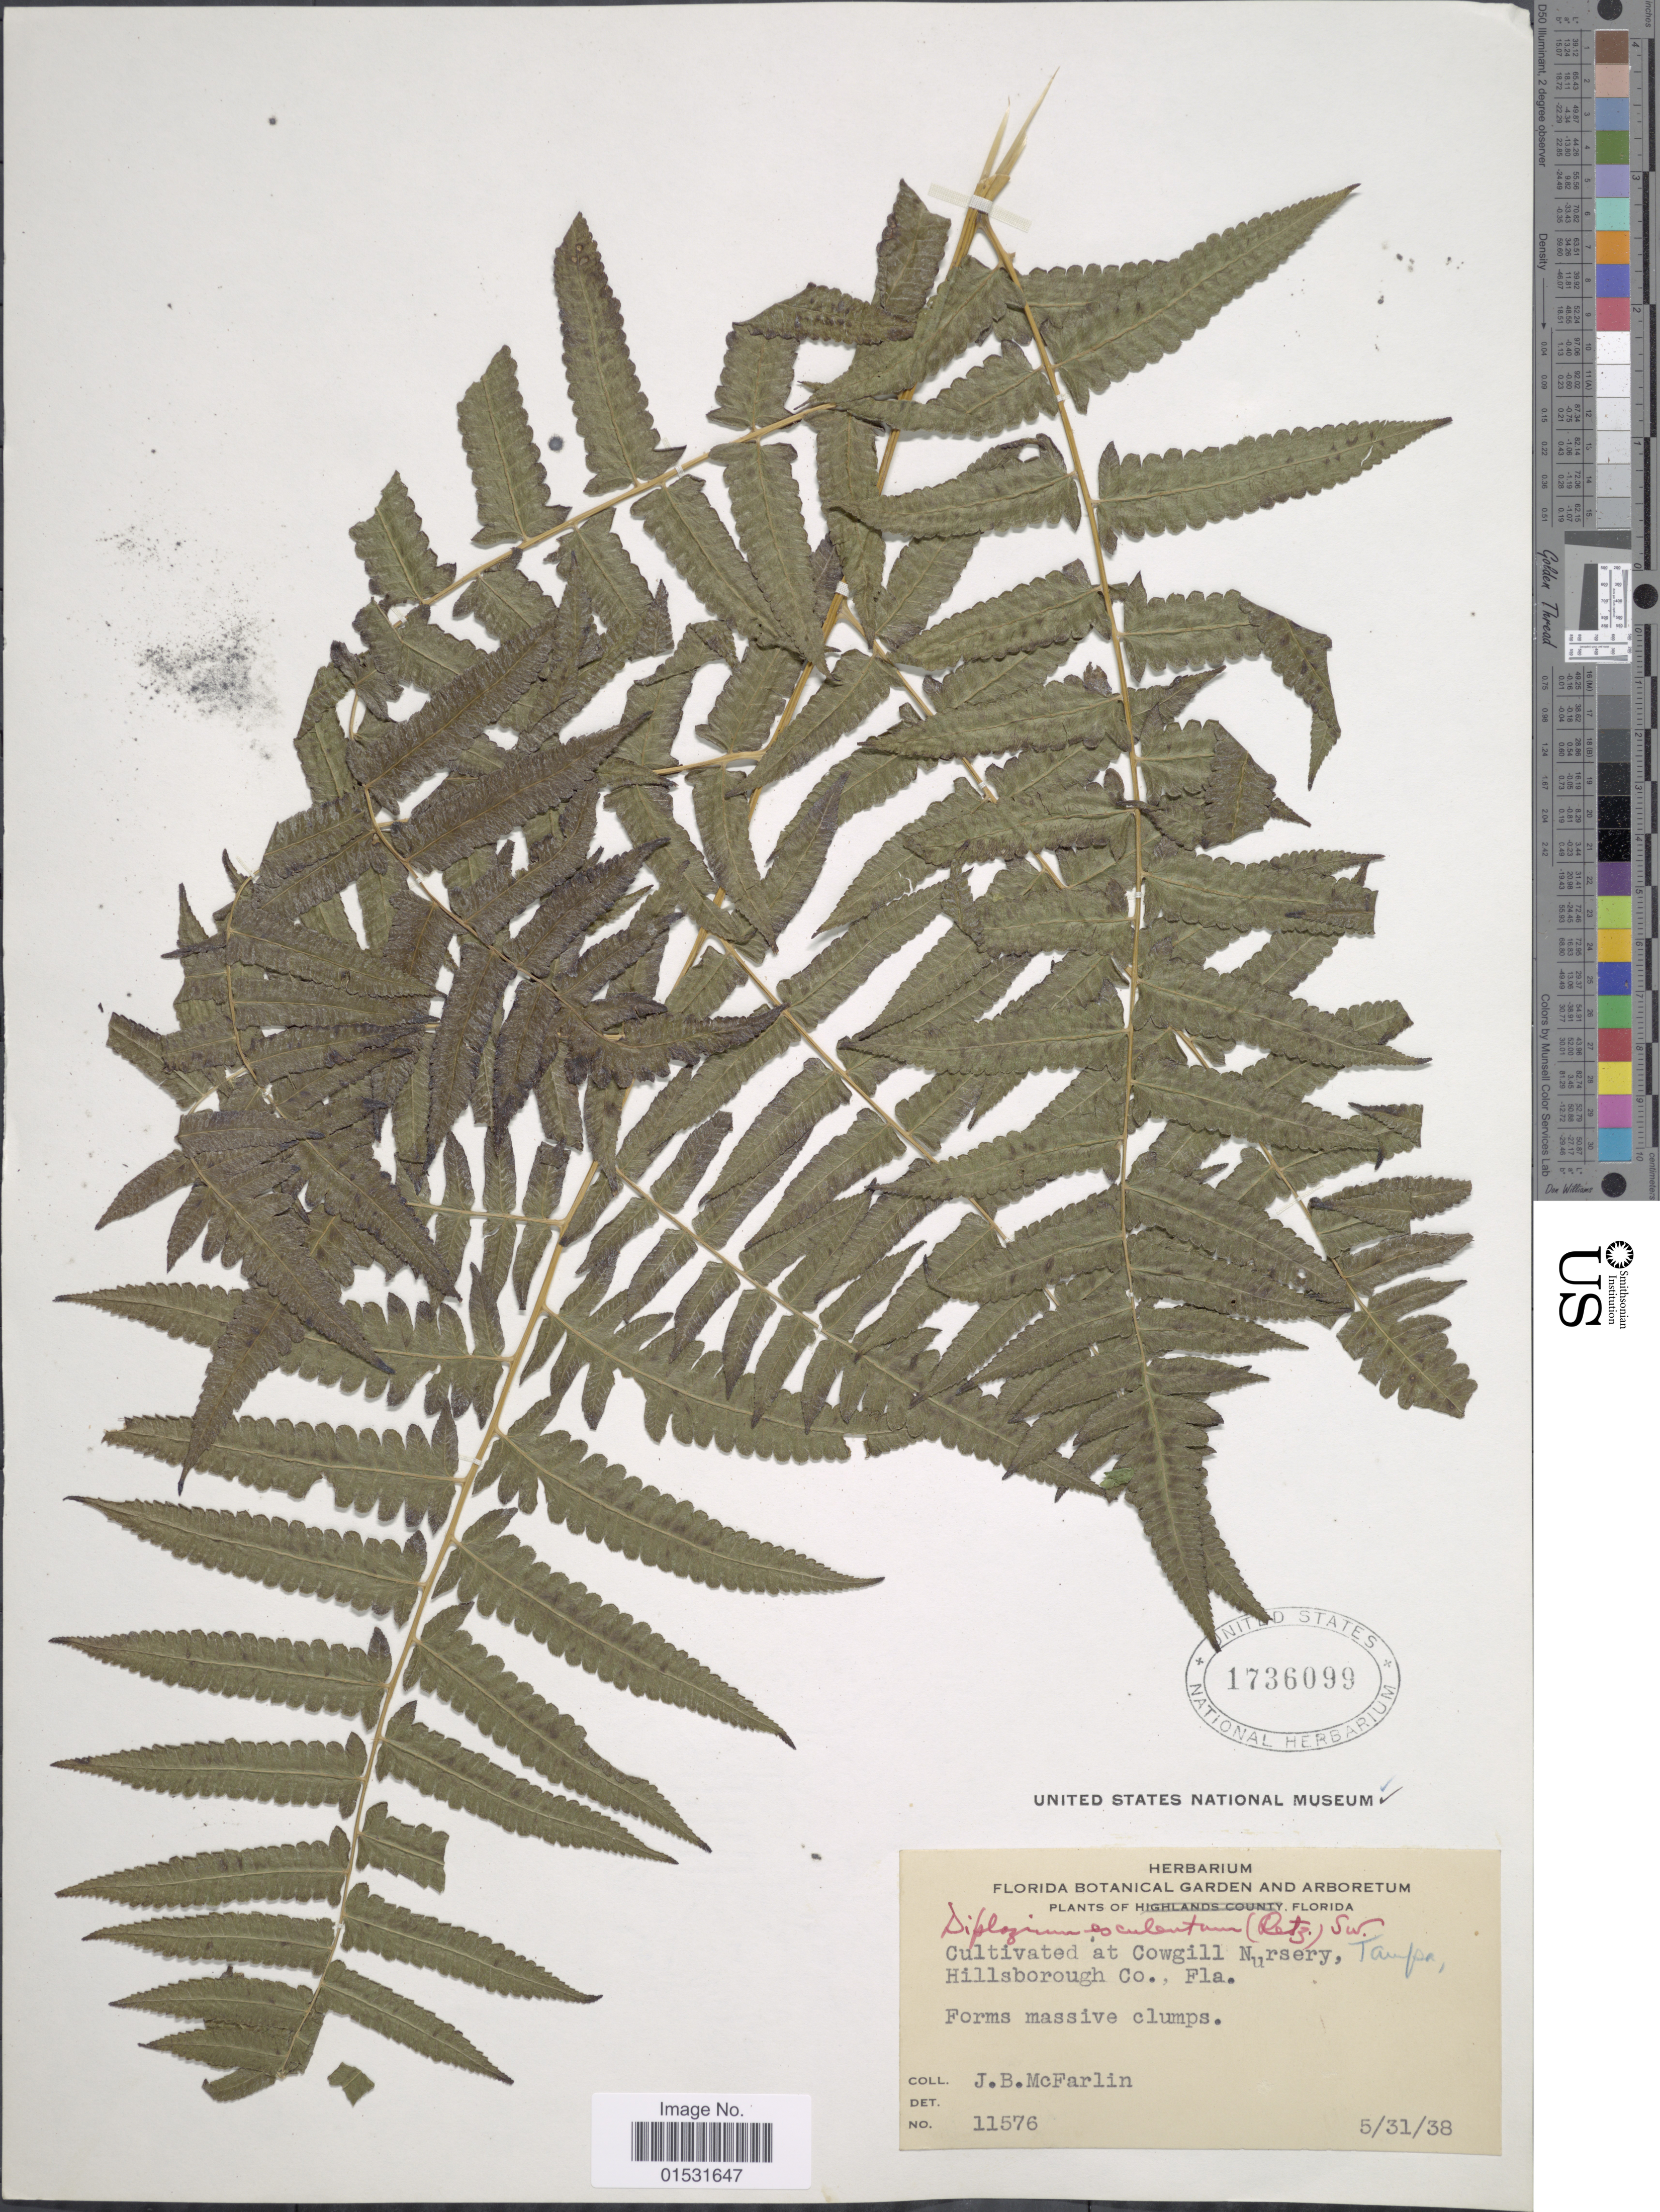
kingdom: Plantae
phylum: Tracheophyta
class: Polypodiopsida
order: Polypodiales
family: Athyriaceae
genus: Diplazium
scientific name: Diplazium esculentum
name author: (Retz.) Sw.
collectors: J. McFarlin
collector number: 11576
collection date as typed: Transcribed d/m/y: 31/5/38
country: United States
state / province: Florida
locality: At Cowgill Nursery, Tampa, Hillsborough Co., Fla.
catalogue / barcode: US 1736099